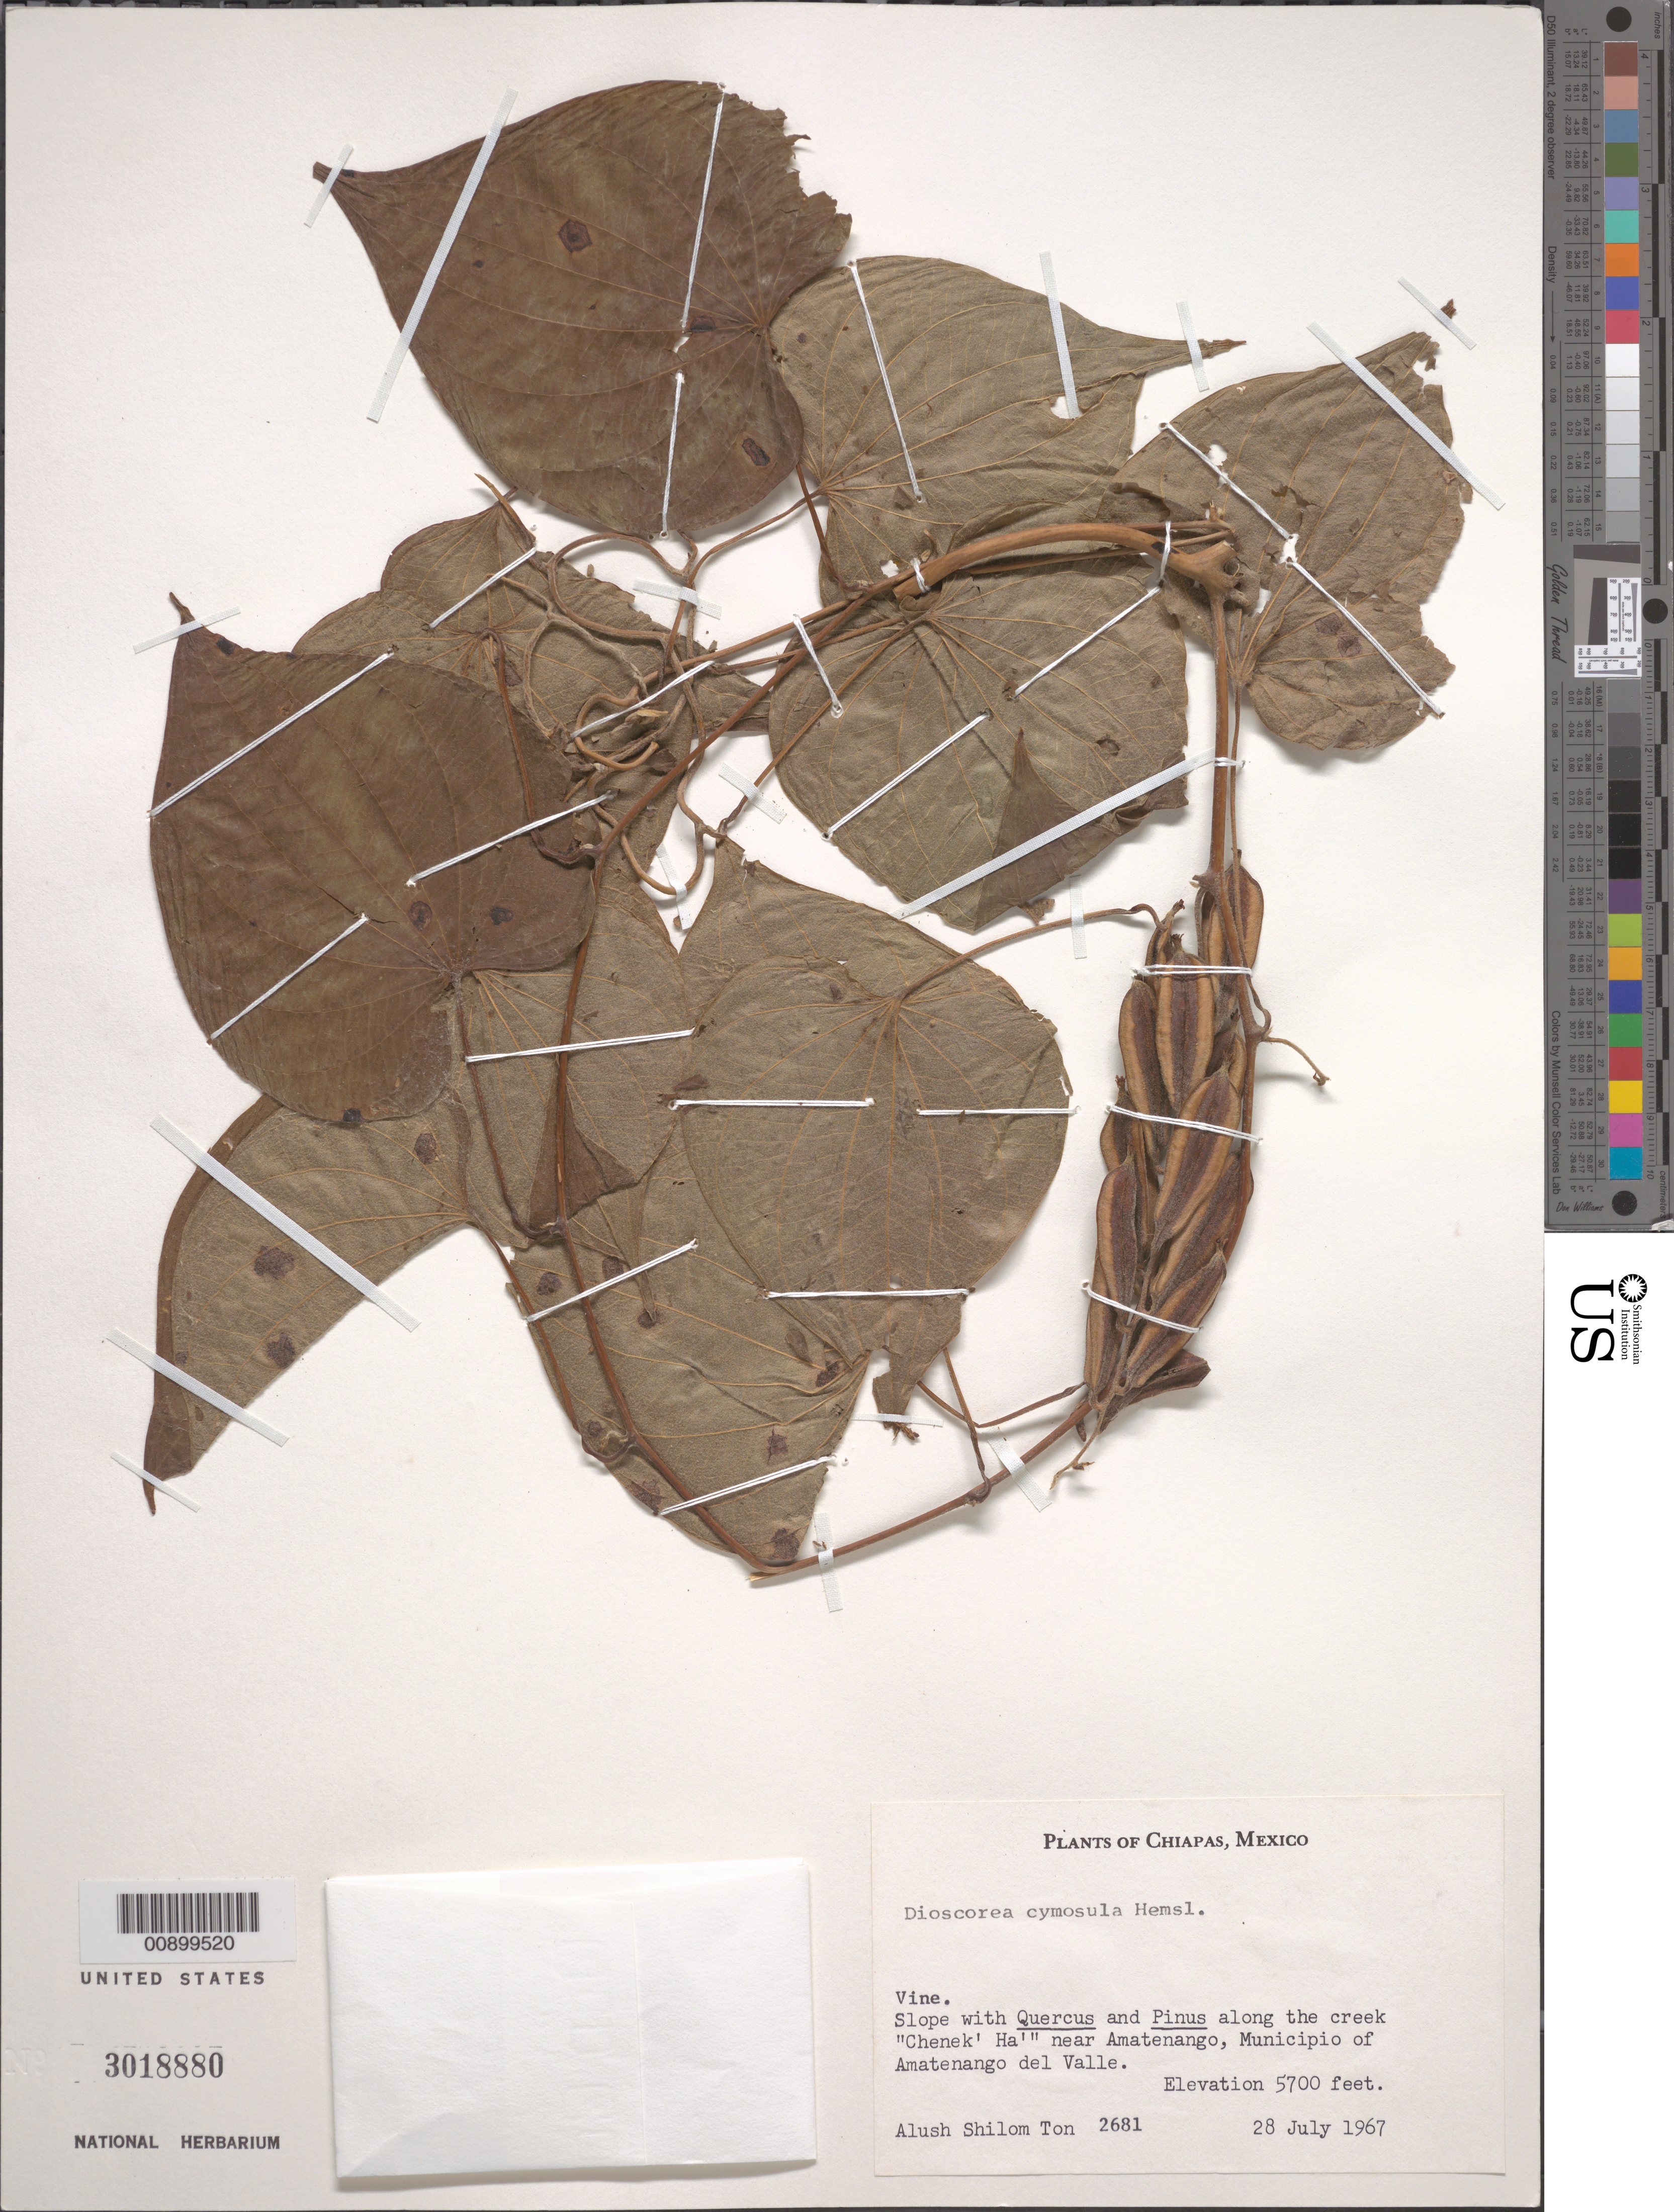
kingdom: Plantae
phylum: Tracheophyta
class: Liliopsida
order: Dioscoreales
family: Dioscoreaceae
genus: Dioscorea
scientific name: Dioscorea cymosula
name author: Hemsl.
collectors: A. Shilom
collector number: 2681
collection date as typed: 28 Jul 1967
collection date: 1967-07-28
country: Mexico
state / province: Chiapas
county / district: Amatenango del Valle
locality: Along the creek "Chenek' Ha" near Amatenango, Municipio of Ametenango del Valle, Chiapas.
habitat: Slope with Quercus and Pinus along creek.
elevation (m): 1737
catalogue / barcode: US 3018880